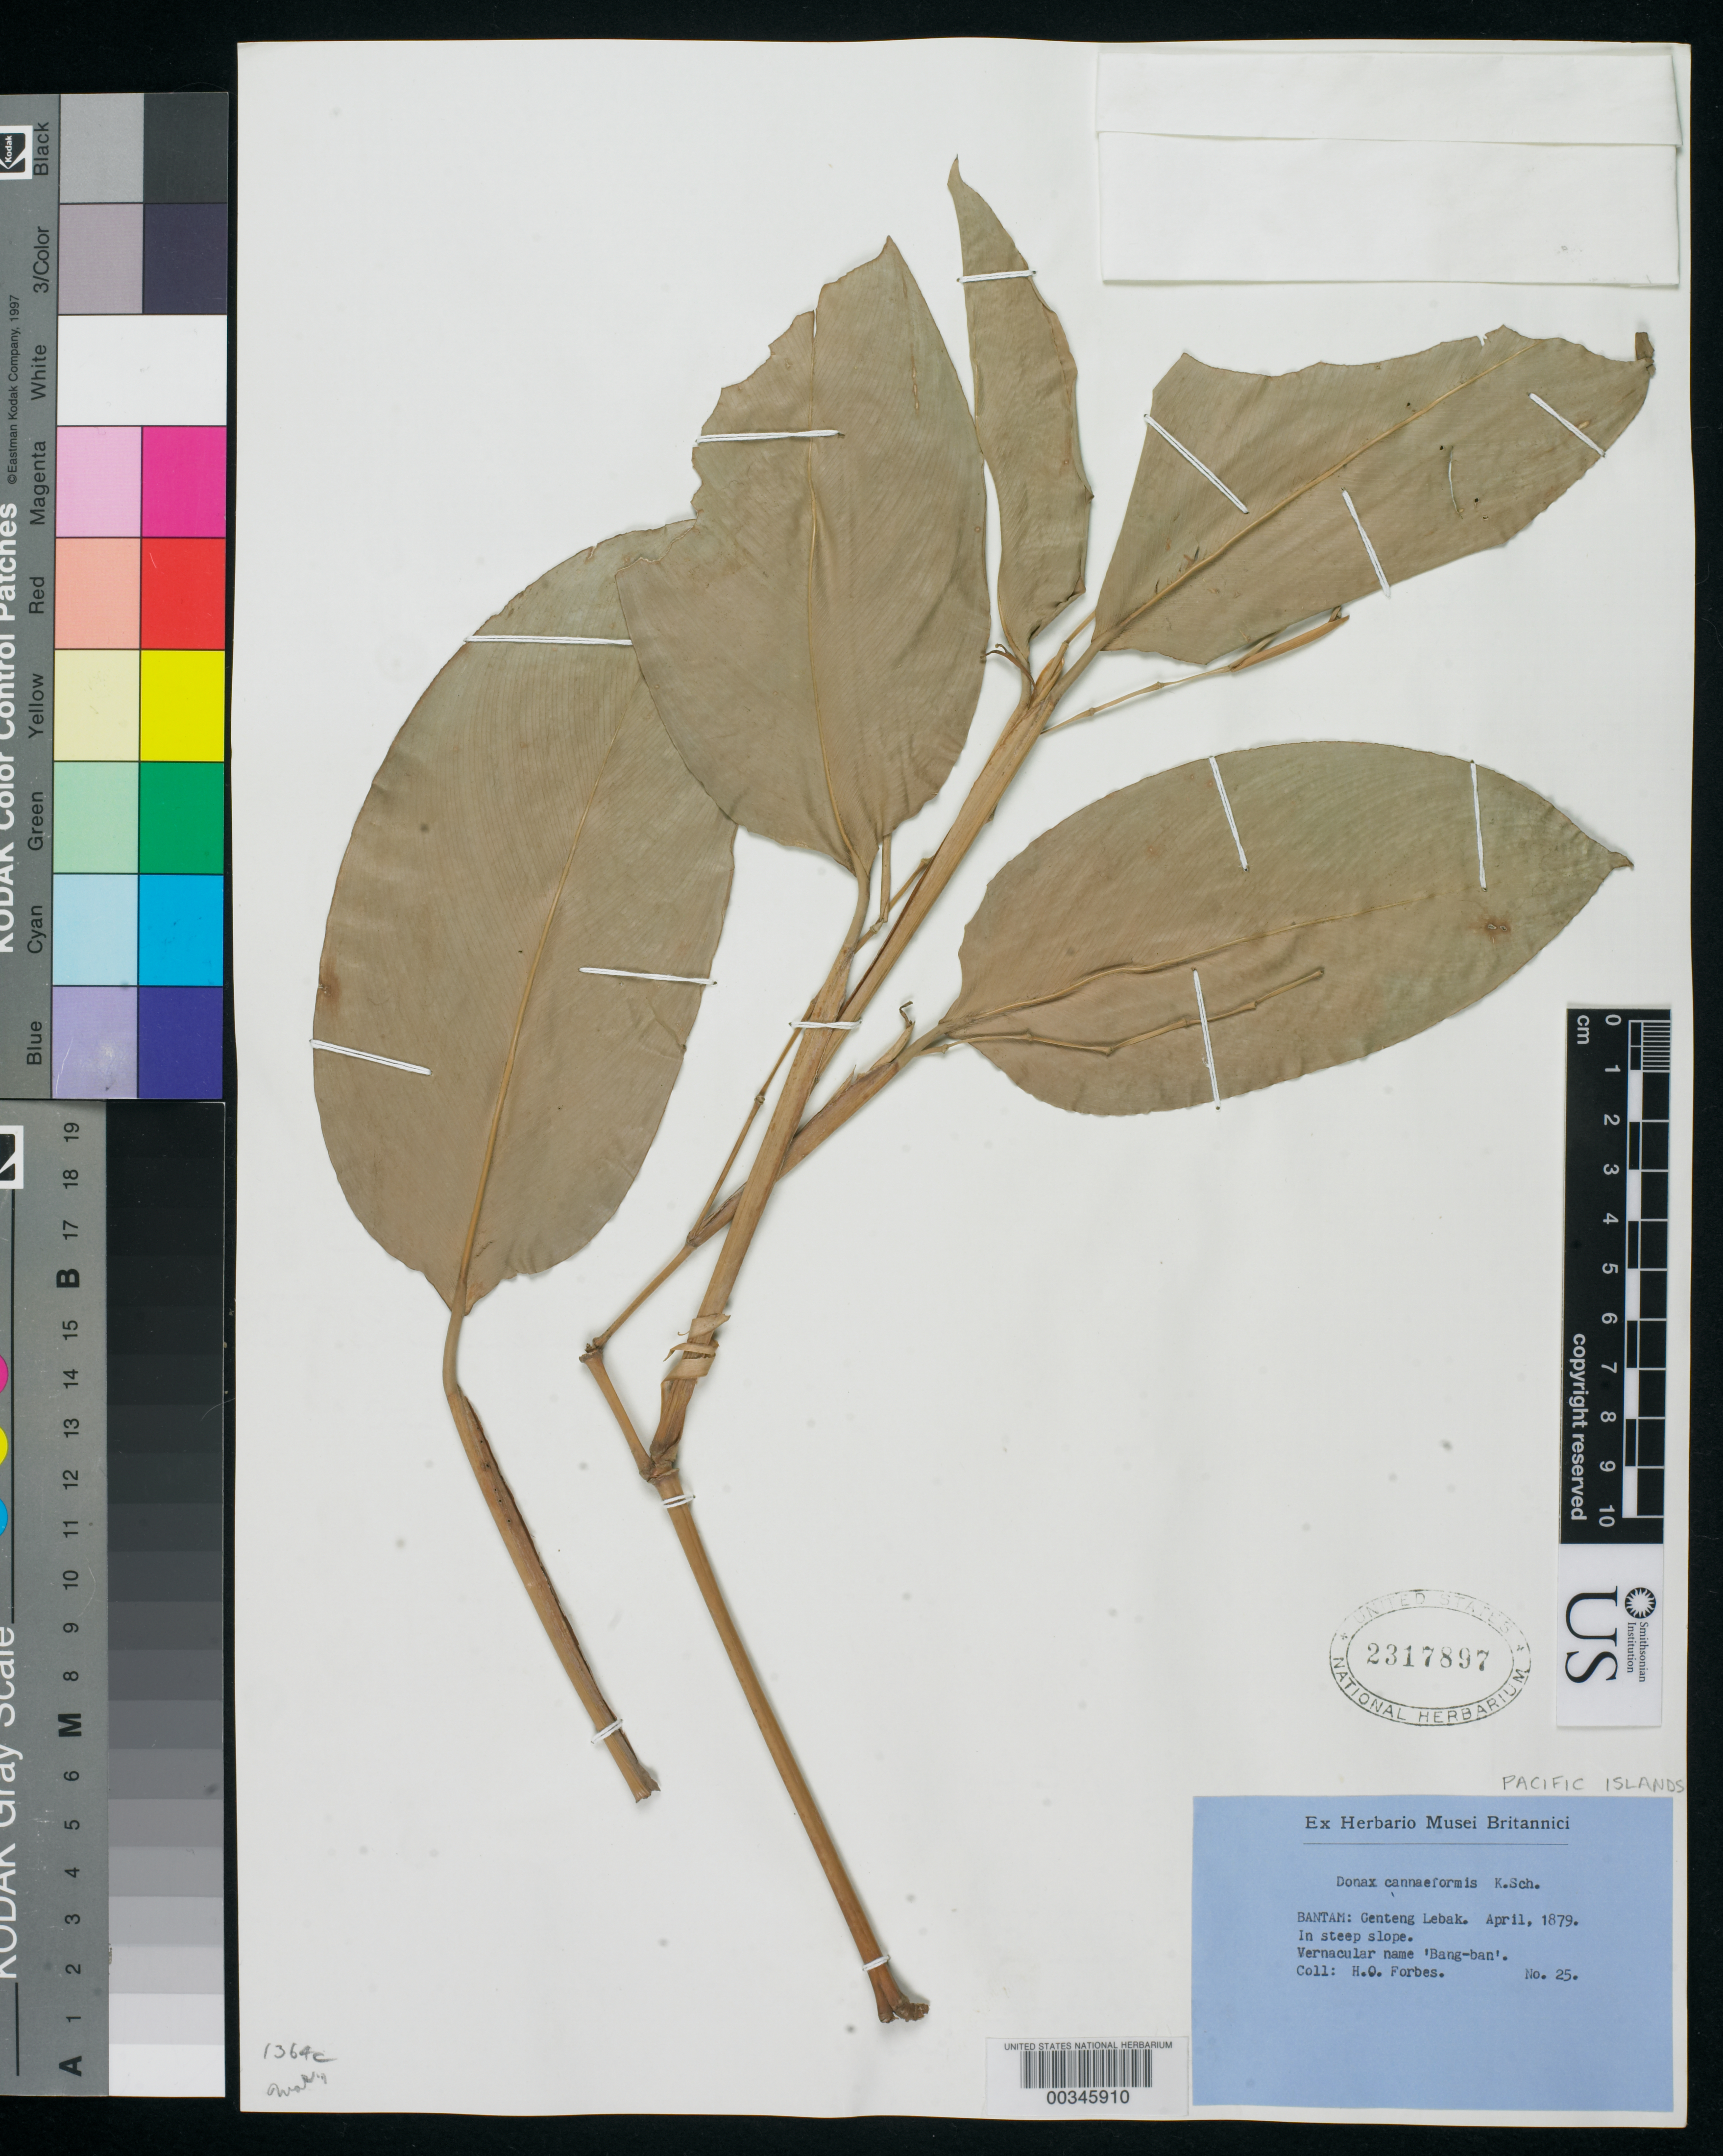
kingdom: Plantae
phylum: Tracheophyta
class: Liliopsida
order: Zingiberales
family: Marantaceae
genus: Donax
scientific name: Donax canniformis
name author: (G. Forst.) K. Schum.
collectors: H. O. Forbes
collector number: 25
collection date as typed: Apr 1879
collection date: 1879-04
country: Indonesia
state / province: Java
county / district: Jawa Barat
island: Java I.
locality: Bantam: Genteng Lebak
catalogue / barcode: US 2317897